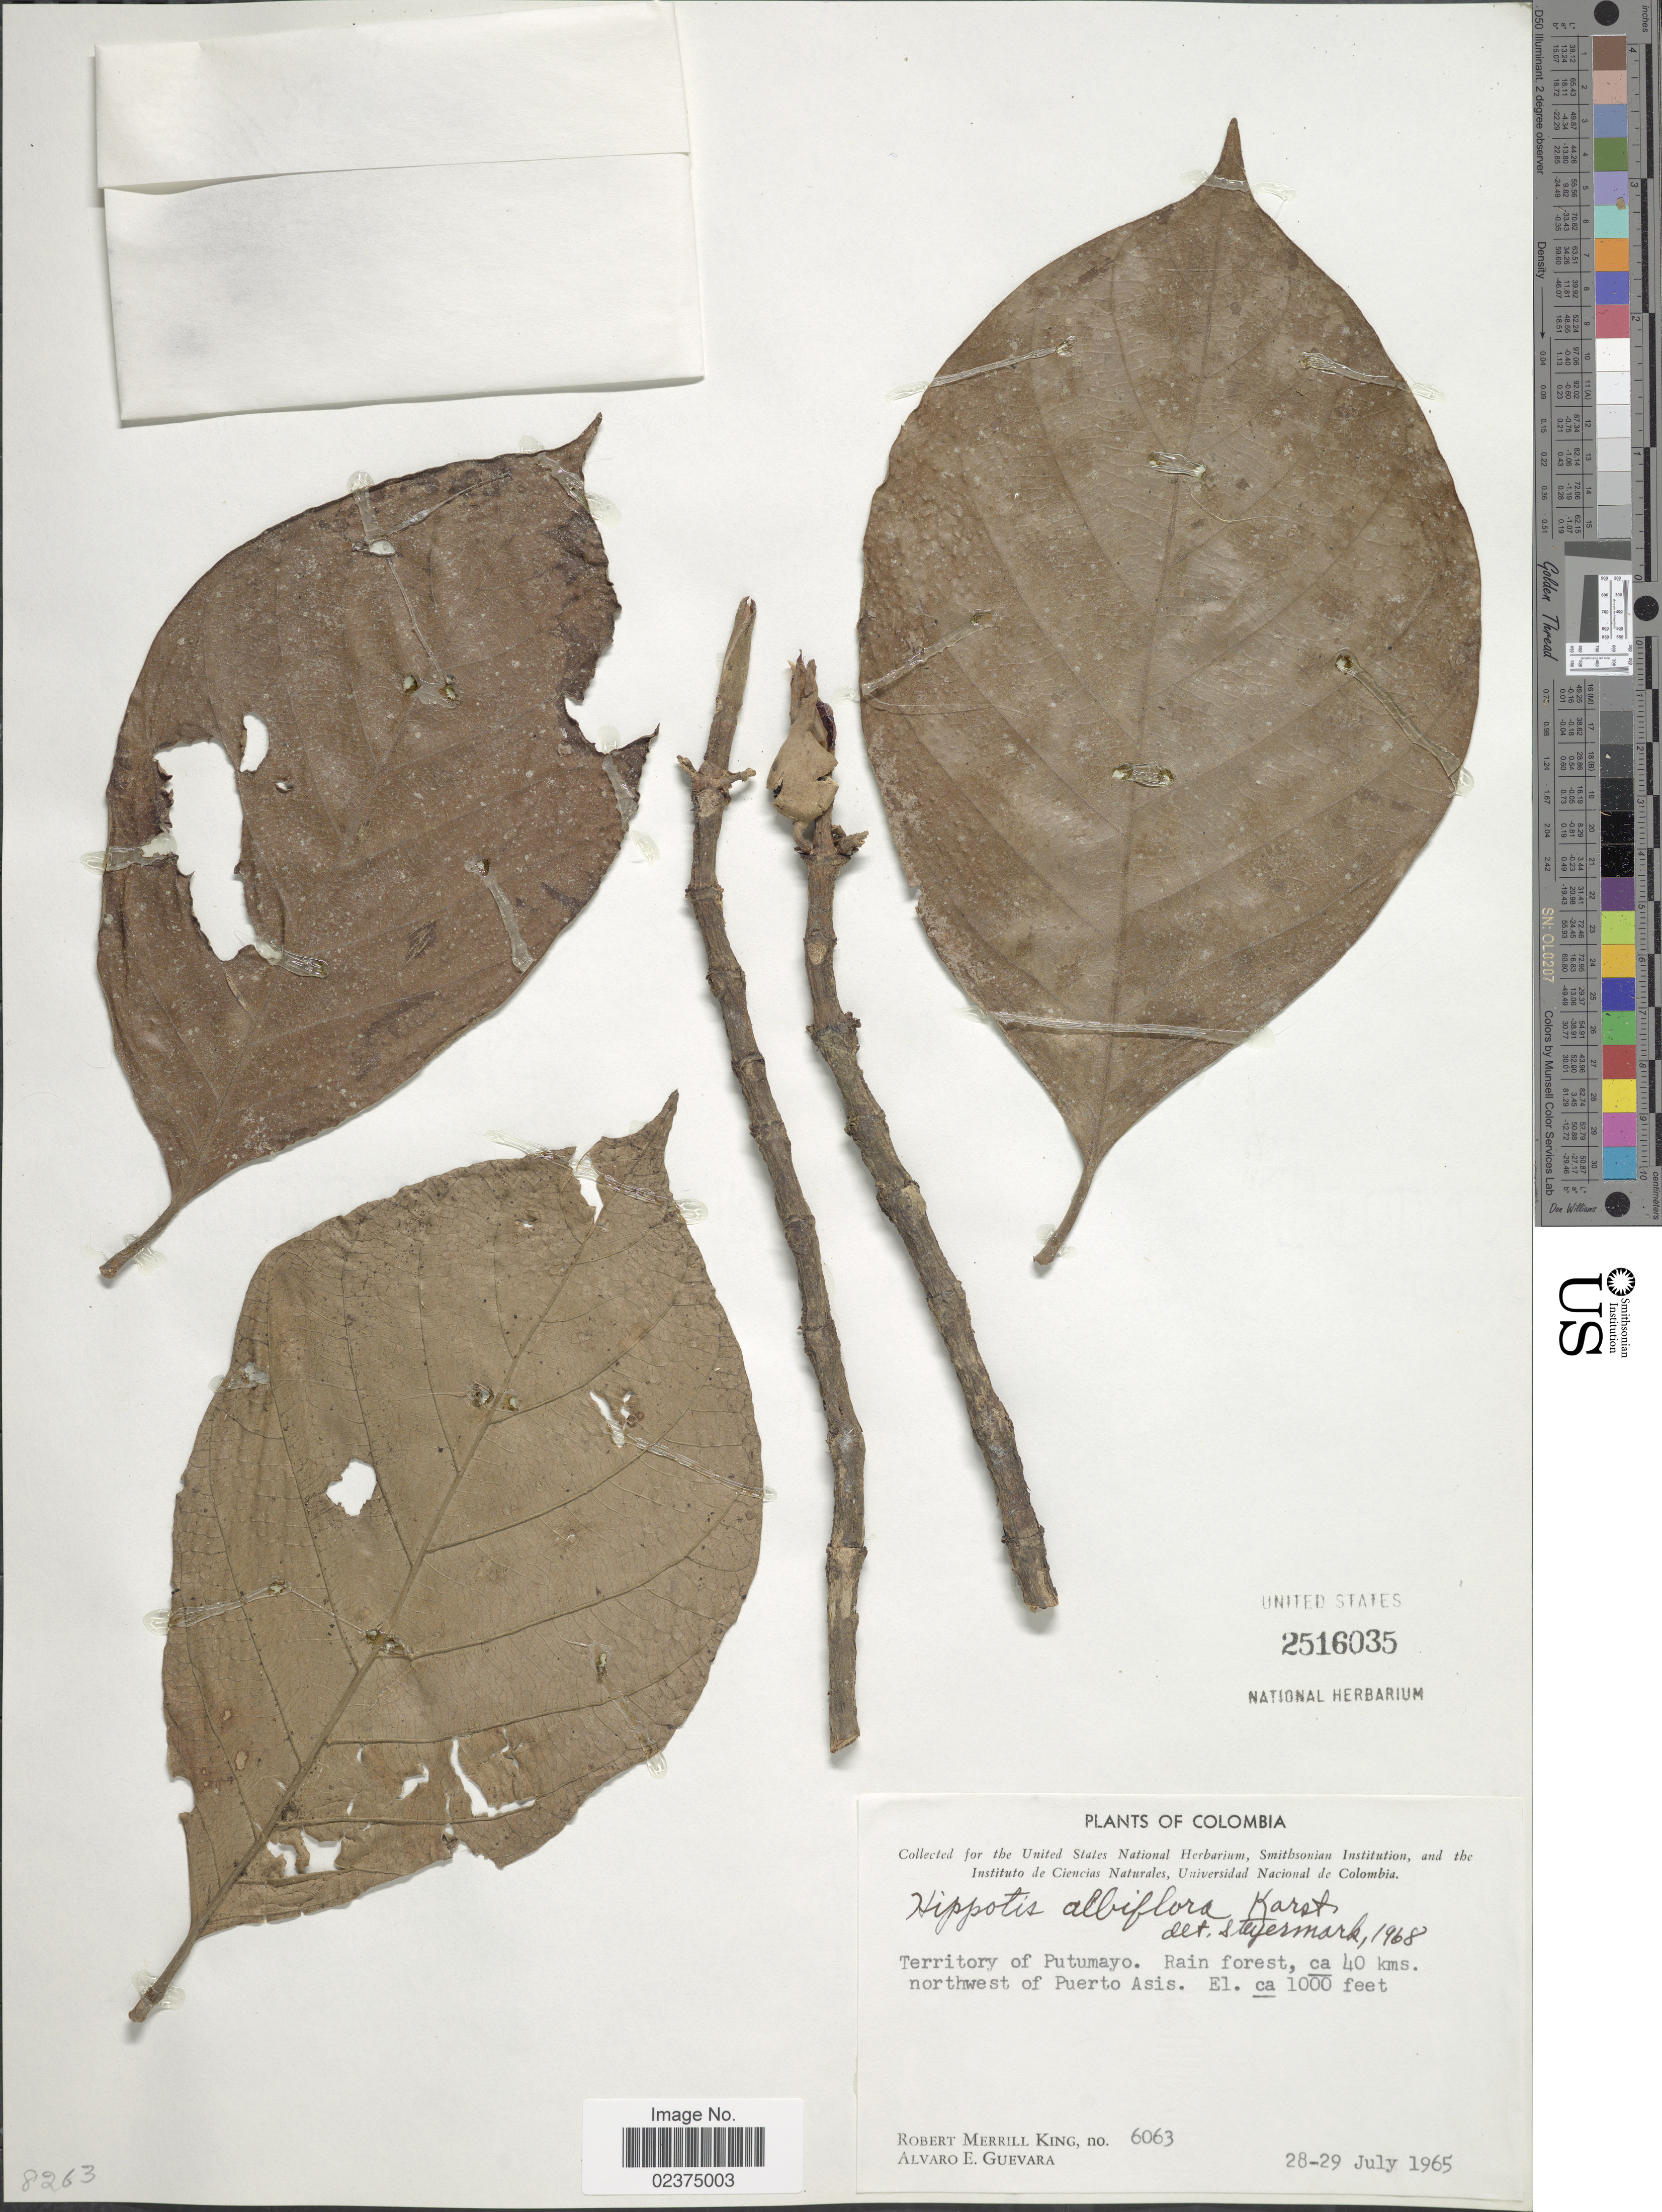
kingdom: Plantae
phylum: Tracheophyta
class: Magnoliopsida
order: Gentianales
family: Rubiaceae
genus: Hippotis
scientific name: Hippotis albiflora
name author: H. Karst.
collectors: R. M. King & A. E. Guevara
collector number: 6063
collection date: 1965-07-28/1965-07-29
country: Colombia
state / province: Putumayo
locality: Rain forest, ca. 40 kms. northwest of Puerto Asis.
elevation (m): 305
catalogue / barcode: US 2516035